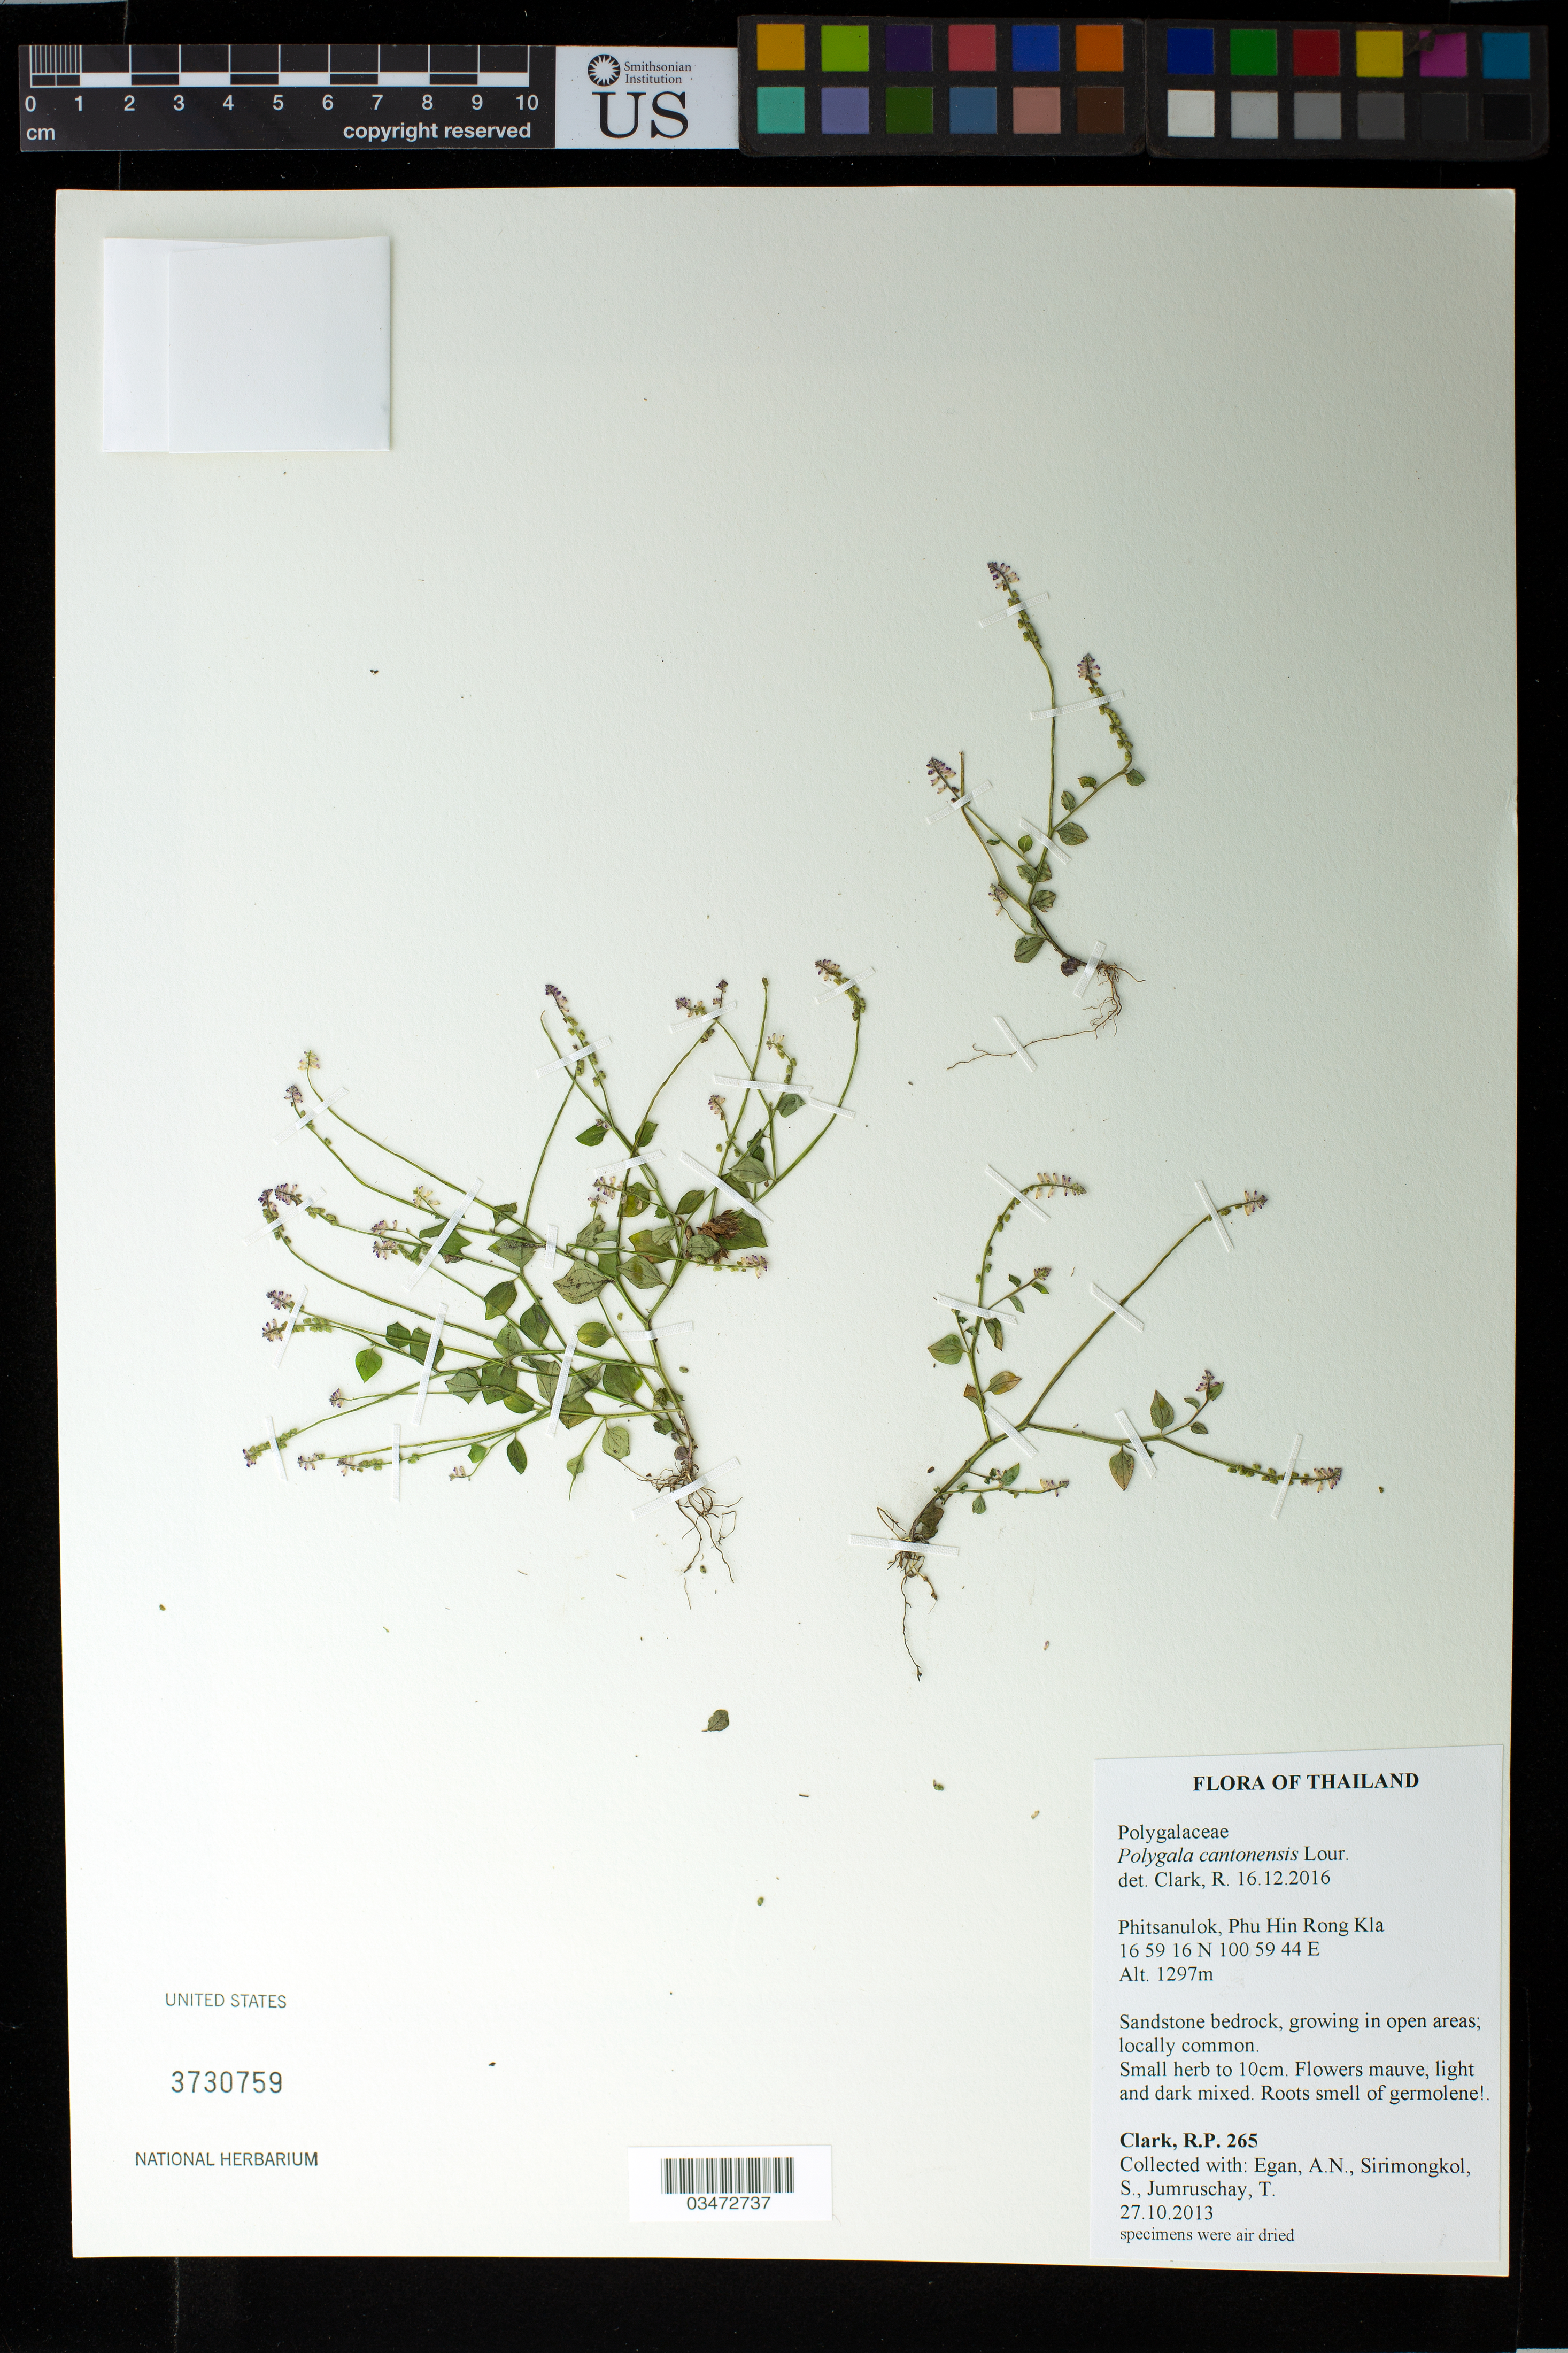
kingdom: Plantae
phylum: Tracheophyta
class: Magnoliopsida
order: Fabales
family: Polygalaceae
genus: Polygala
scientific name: Polygala cantonensis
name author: Lour.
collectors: R. P. Clark, A. N. Egan, S. Sirimongkol & T. Jumruschay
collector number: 265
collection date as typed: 27 Oct 2013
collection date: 2013-10-27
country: Thailand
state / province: Phitsanulok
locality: Phitsanulok, Phu Hin Rong Kla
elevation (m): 1297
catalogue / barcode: US 3730759